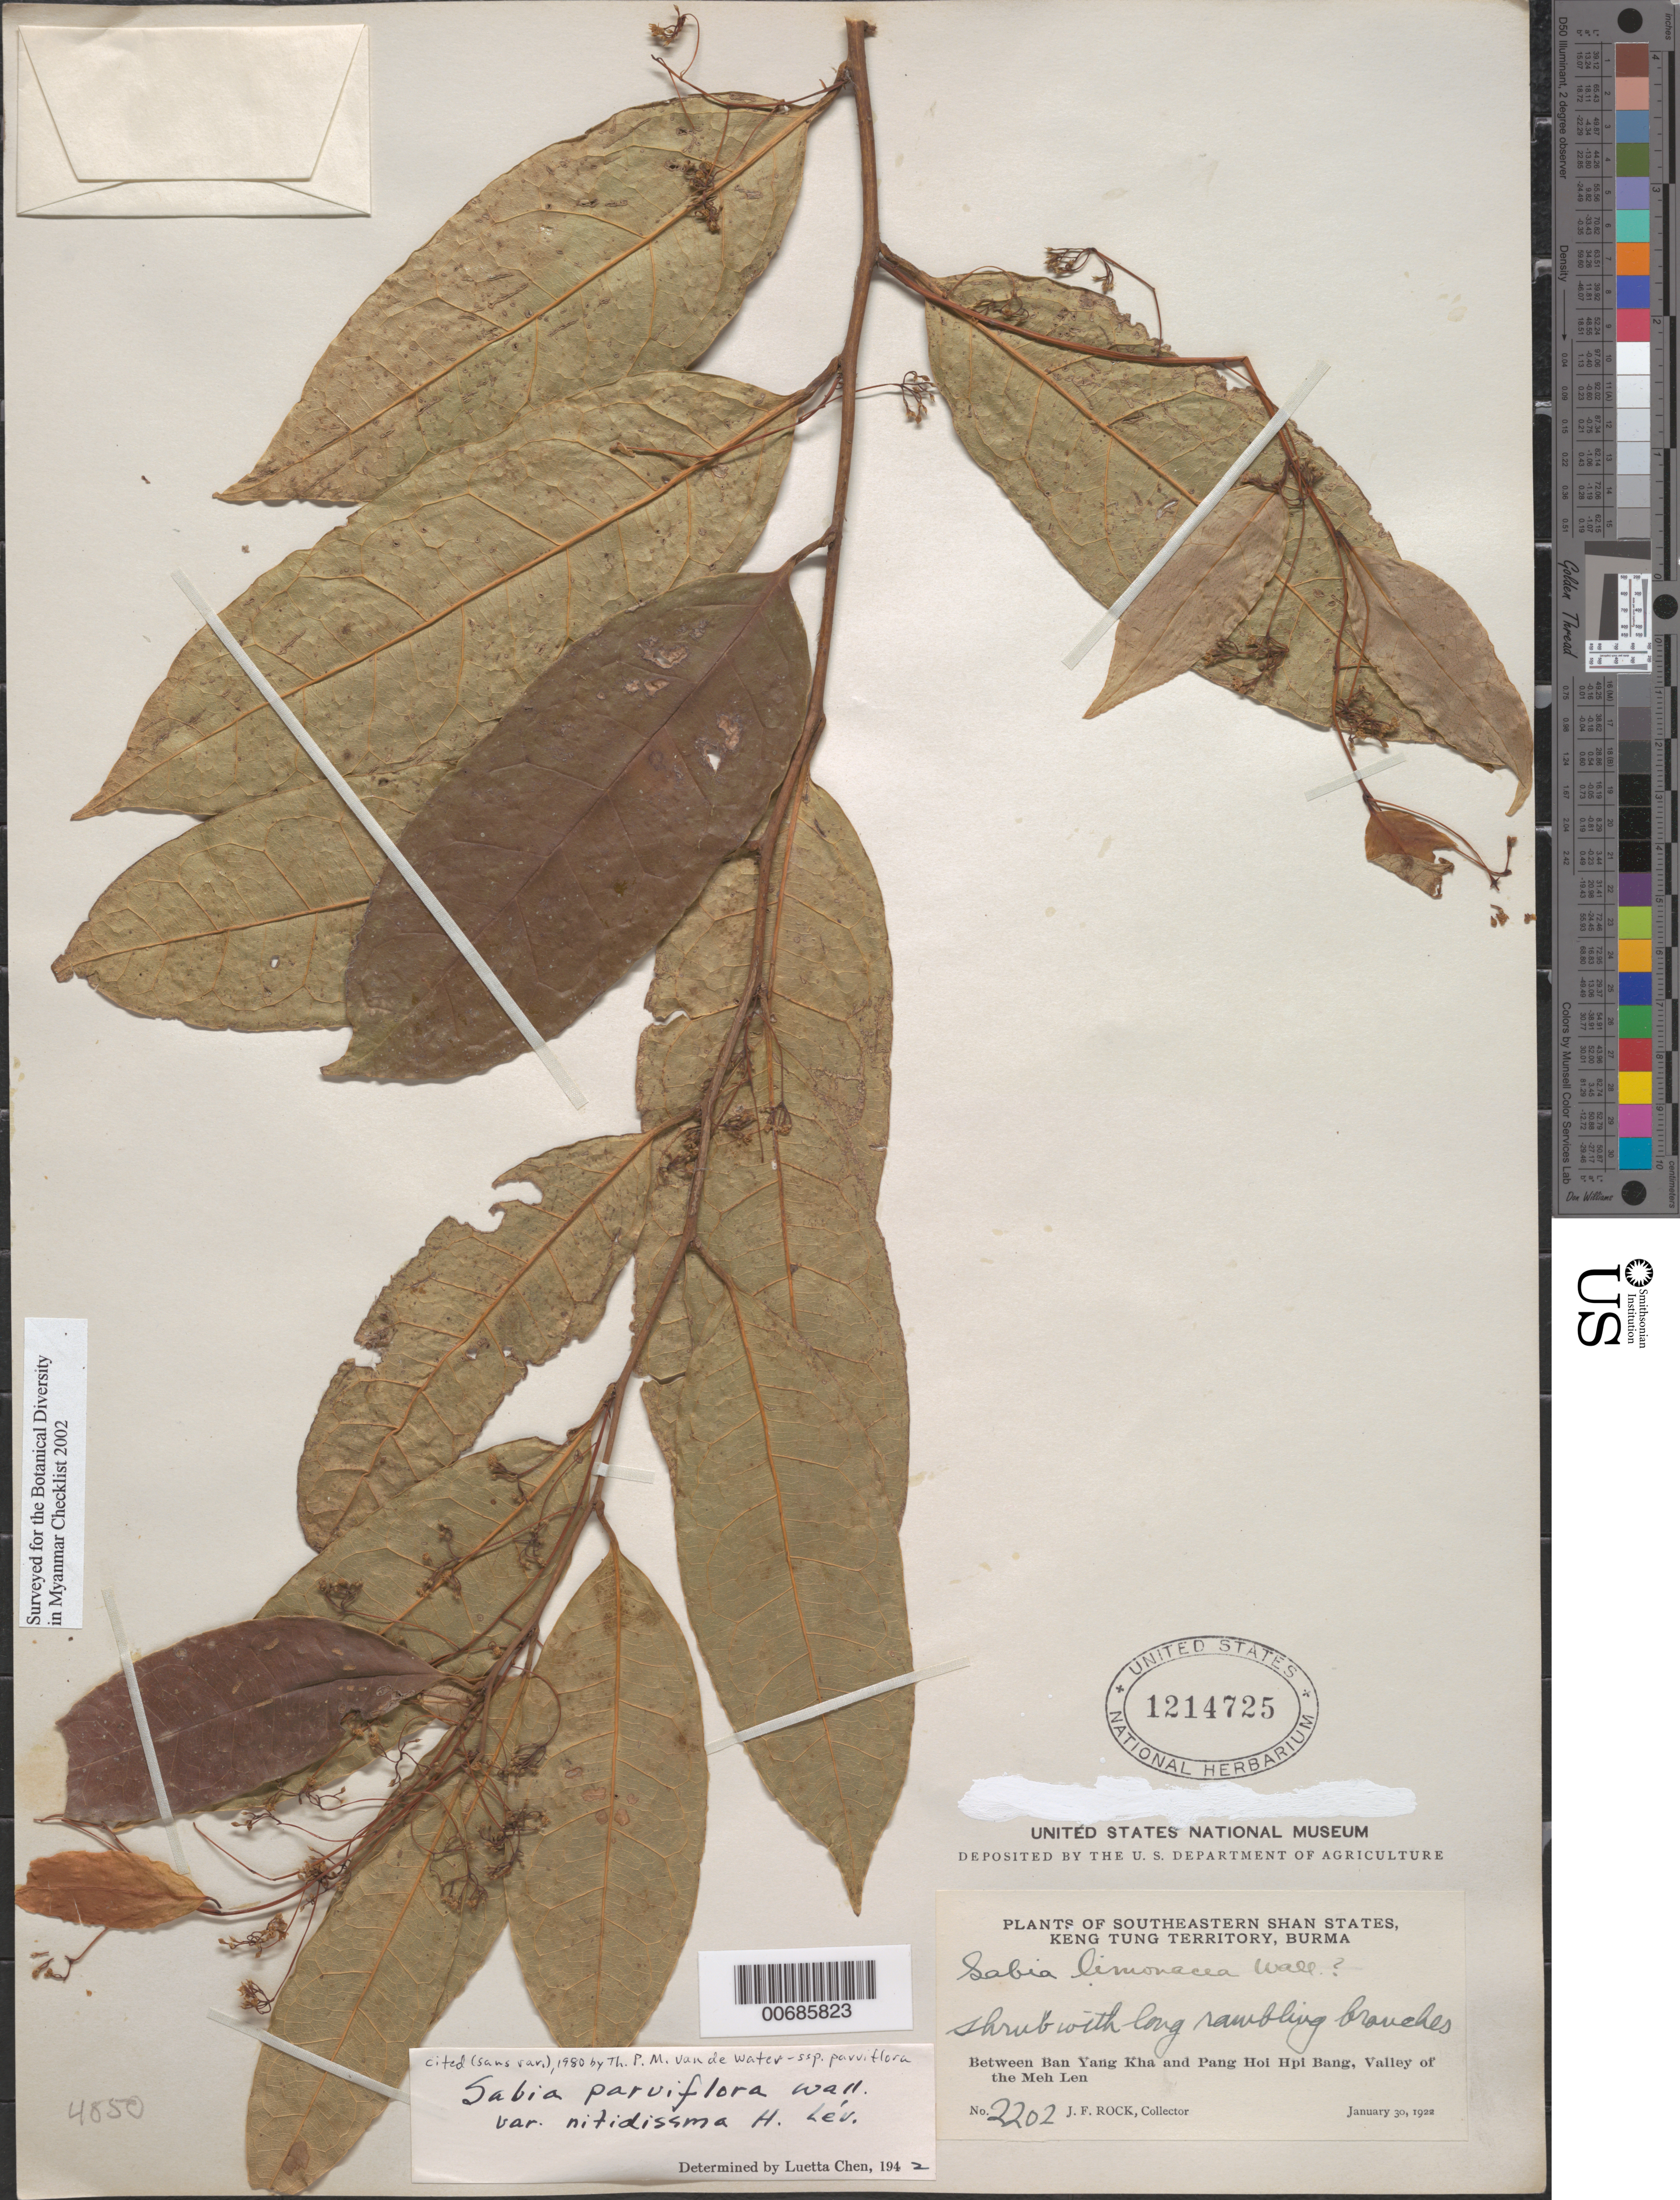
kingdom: Plantae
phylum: Tracheophyta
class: Magnoliopsida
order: Proteales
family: Sabiaceae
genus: Sabia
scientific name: Sabia parviflora var. nitidissma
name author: H. Lév.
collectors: J. F. Rock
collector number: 2202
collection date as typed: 30 Jan 1922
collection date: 1922-01-30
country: Myanmar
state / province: Shan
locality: Southeastern Shan States, Keng Tung Terr., betw. Ban Yang Kha & Pang Hoi Hpi Bank, Meh Len Valley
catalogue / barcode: US 1214725